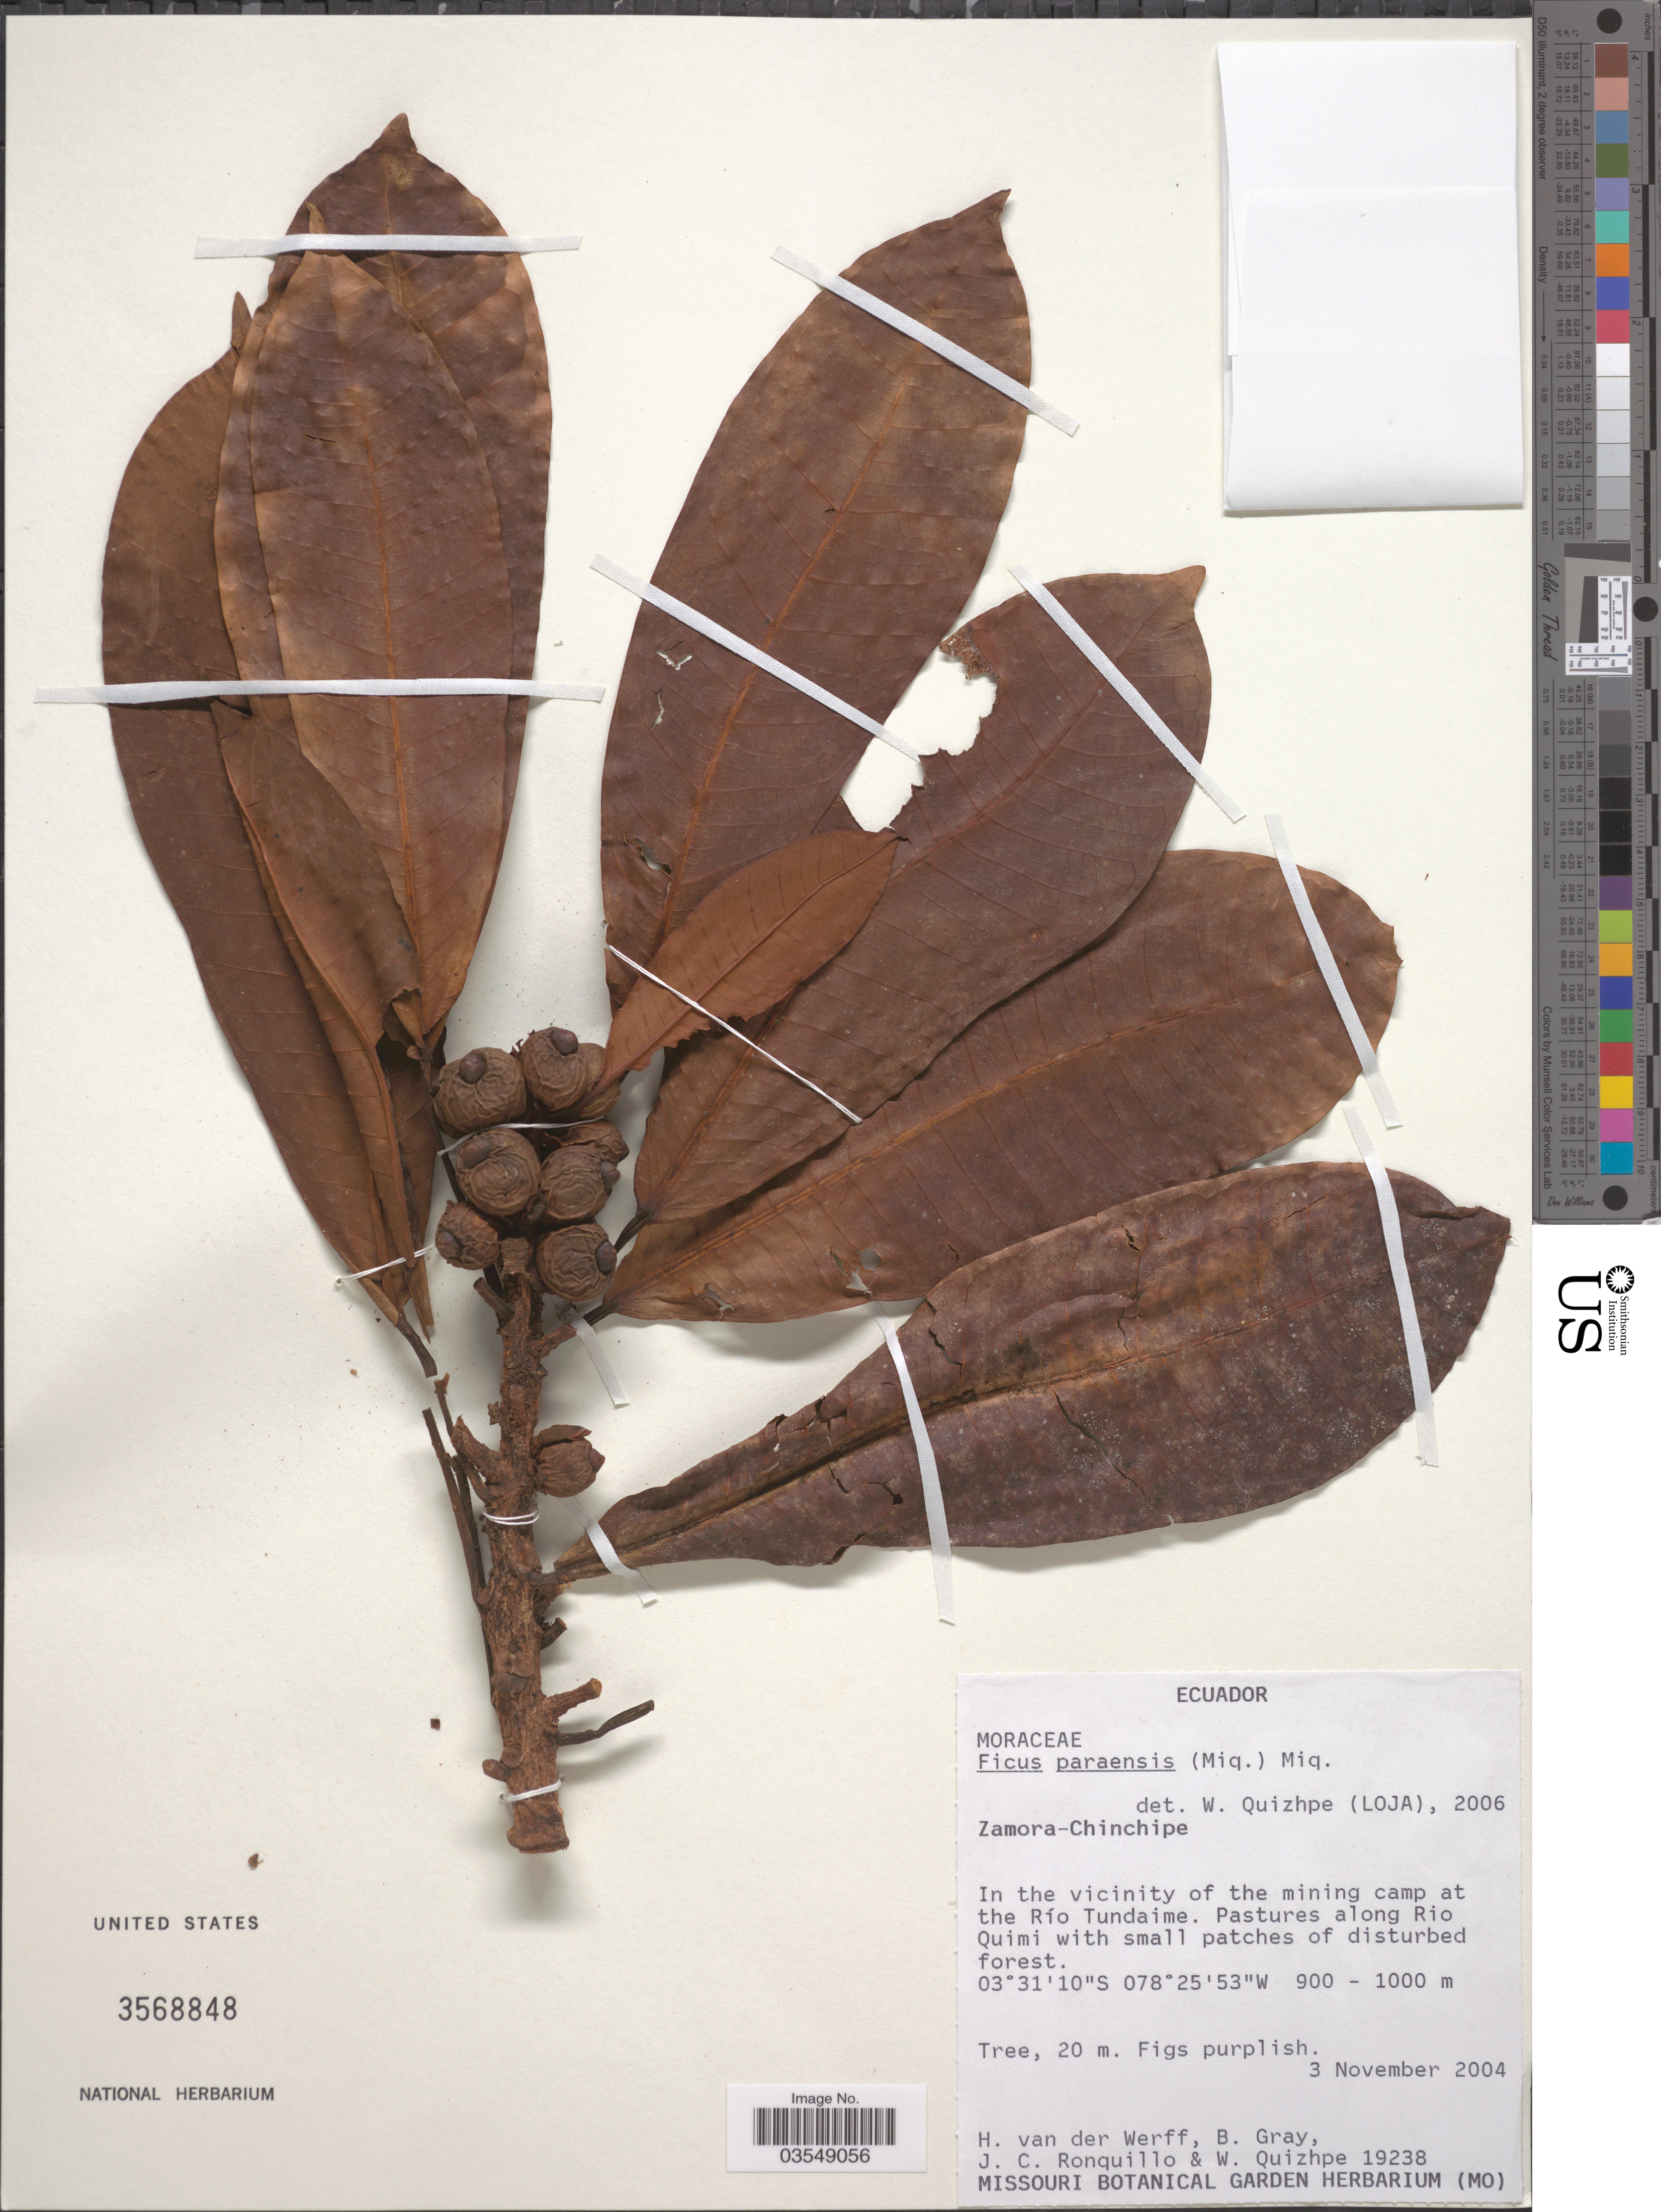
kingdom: Plantae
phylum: Tracheophyta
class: Magnoliopsida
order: Rosales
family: Moraceae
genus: Ficus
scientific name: Ficus paraensis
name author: (Miq.) Miq.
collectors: H. van der Werff, B. Gray, J. Ronquillo & W. Quizhpe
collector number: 19238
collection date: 2004-11-03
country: Ecuador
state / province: Zamora-Chinchipe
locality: In the vicinity of the mining camp at the Río Tundaime. Pastures along Rio Quimi.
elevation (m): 900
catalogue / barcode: US 3568848